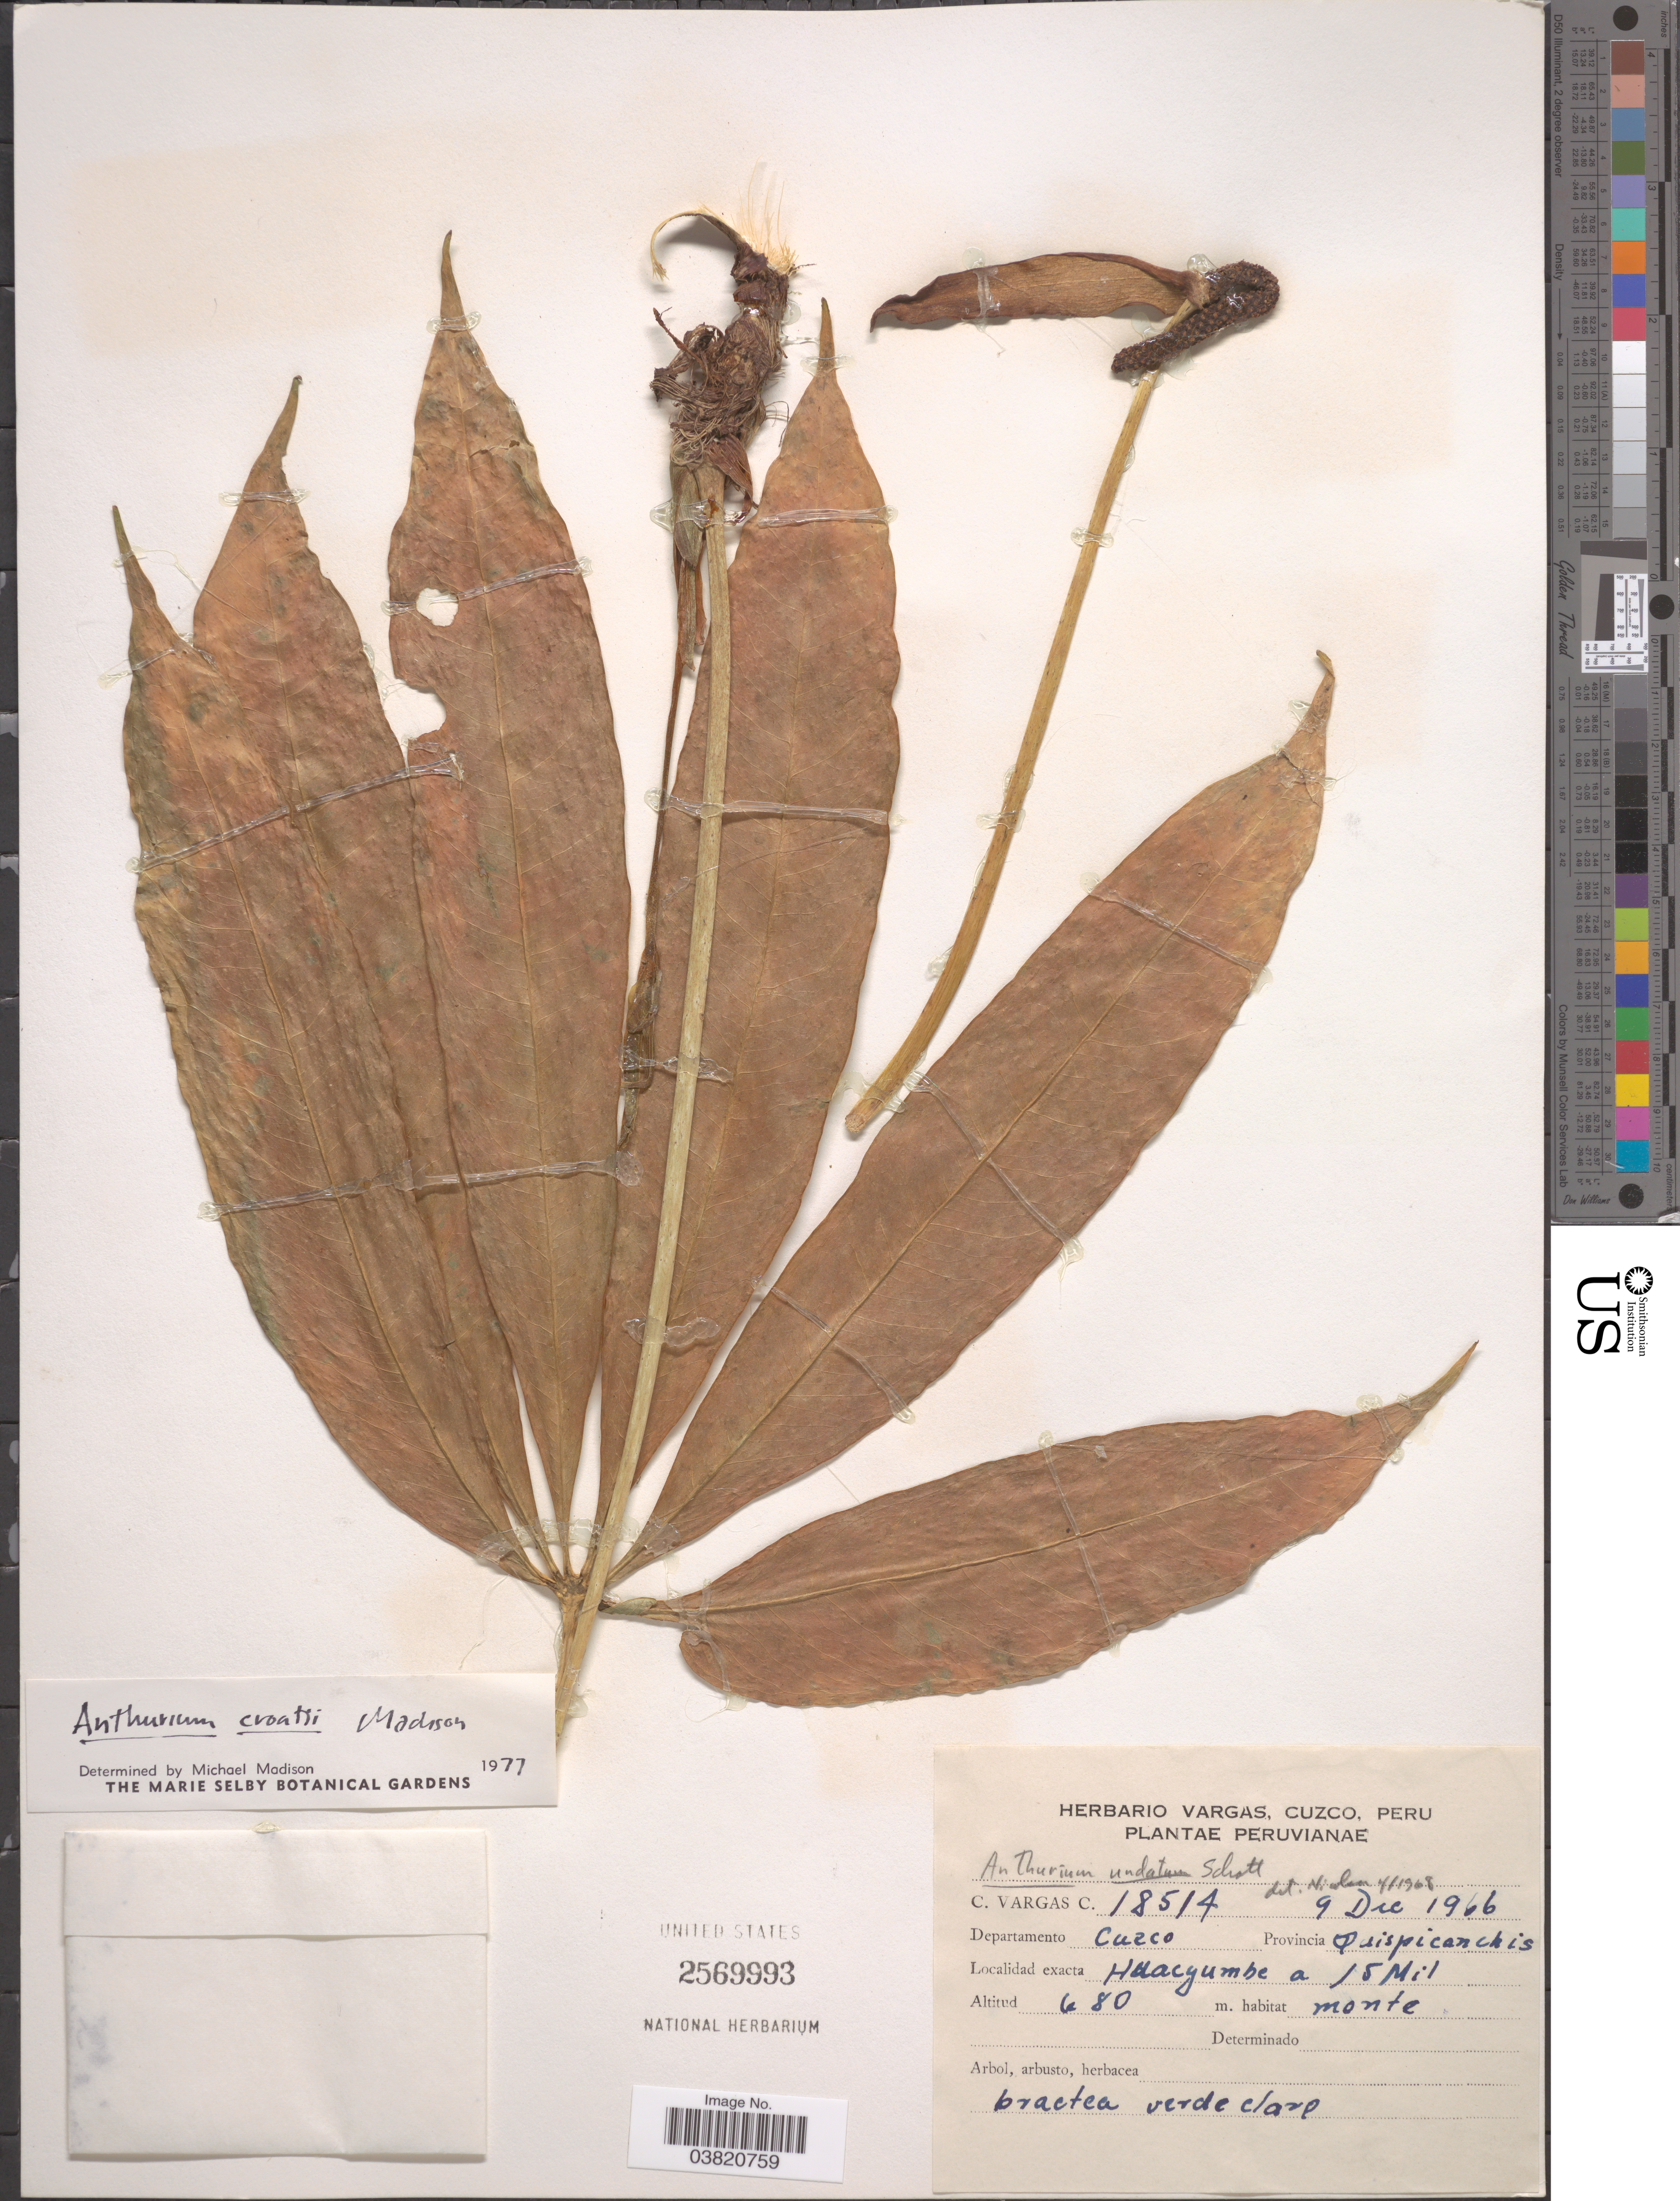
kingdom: Plantae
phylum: Tracheophyta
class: Liliopsida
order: Alismatales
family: Araceae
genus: Anthurium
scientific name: Anthurium croatii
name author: Madison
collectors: C. Vargas Calderón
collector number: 18514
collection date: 1966-12-09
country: Peru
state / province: Cusco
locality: Departamento Cuzco. Provincia Quispicanchis. Huacyumbe a 15 Mil.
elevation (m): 680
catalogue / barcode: US 2569993